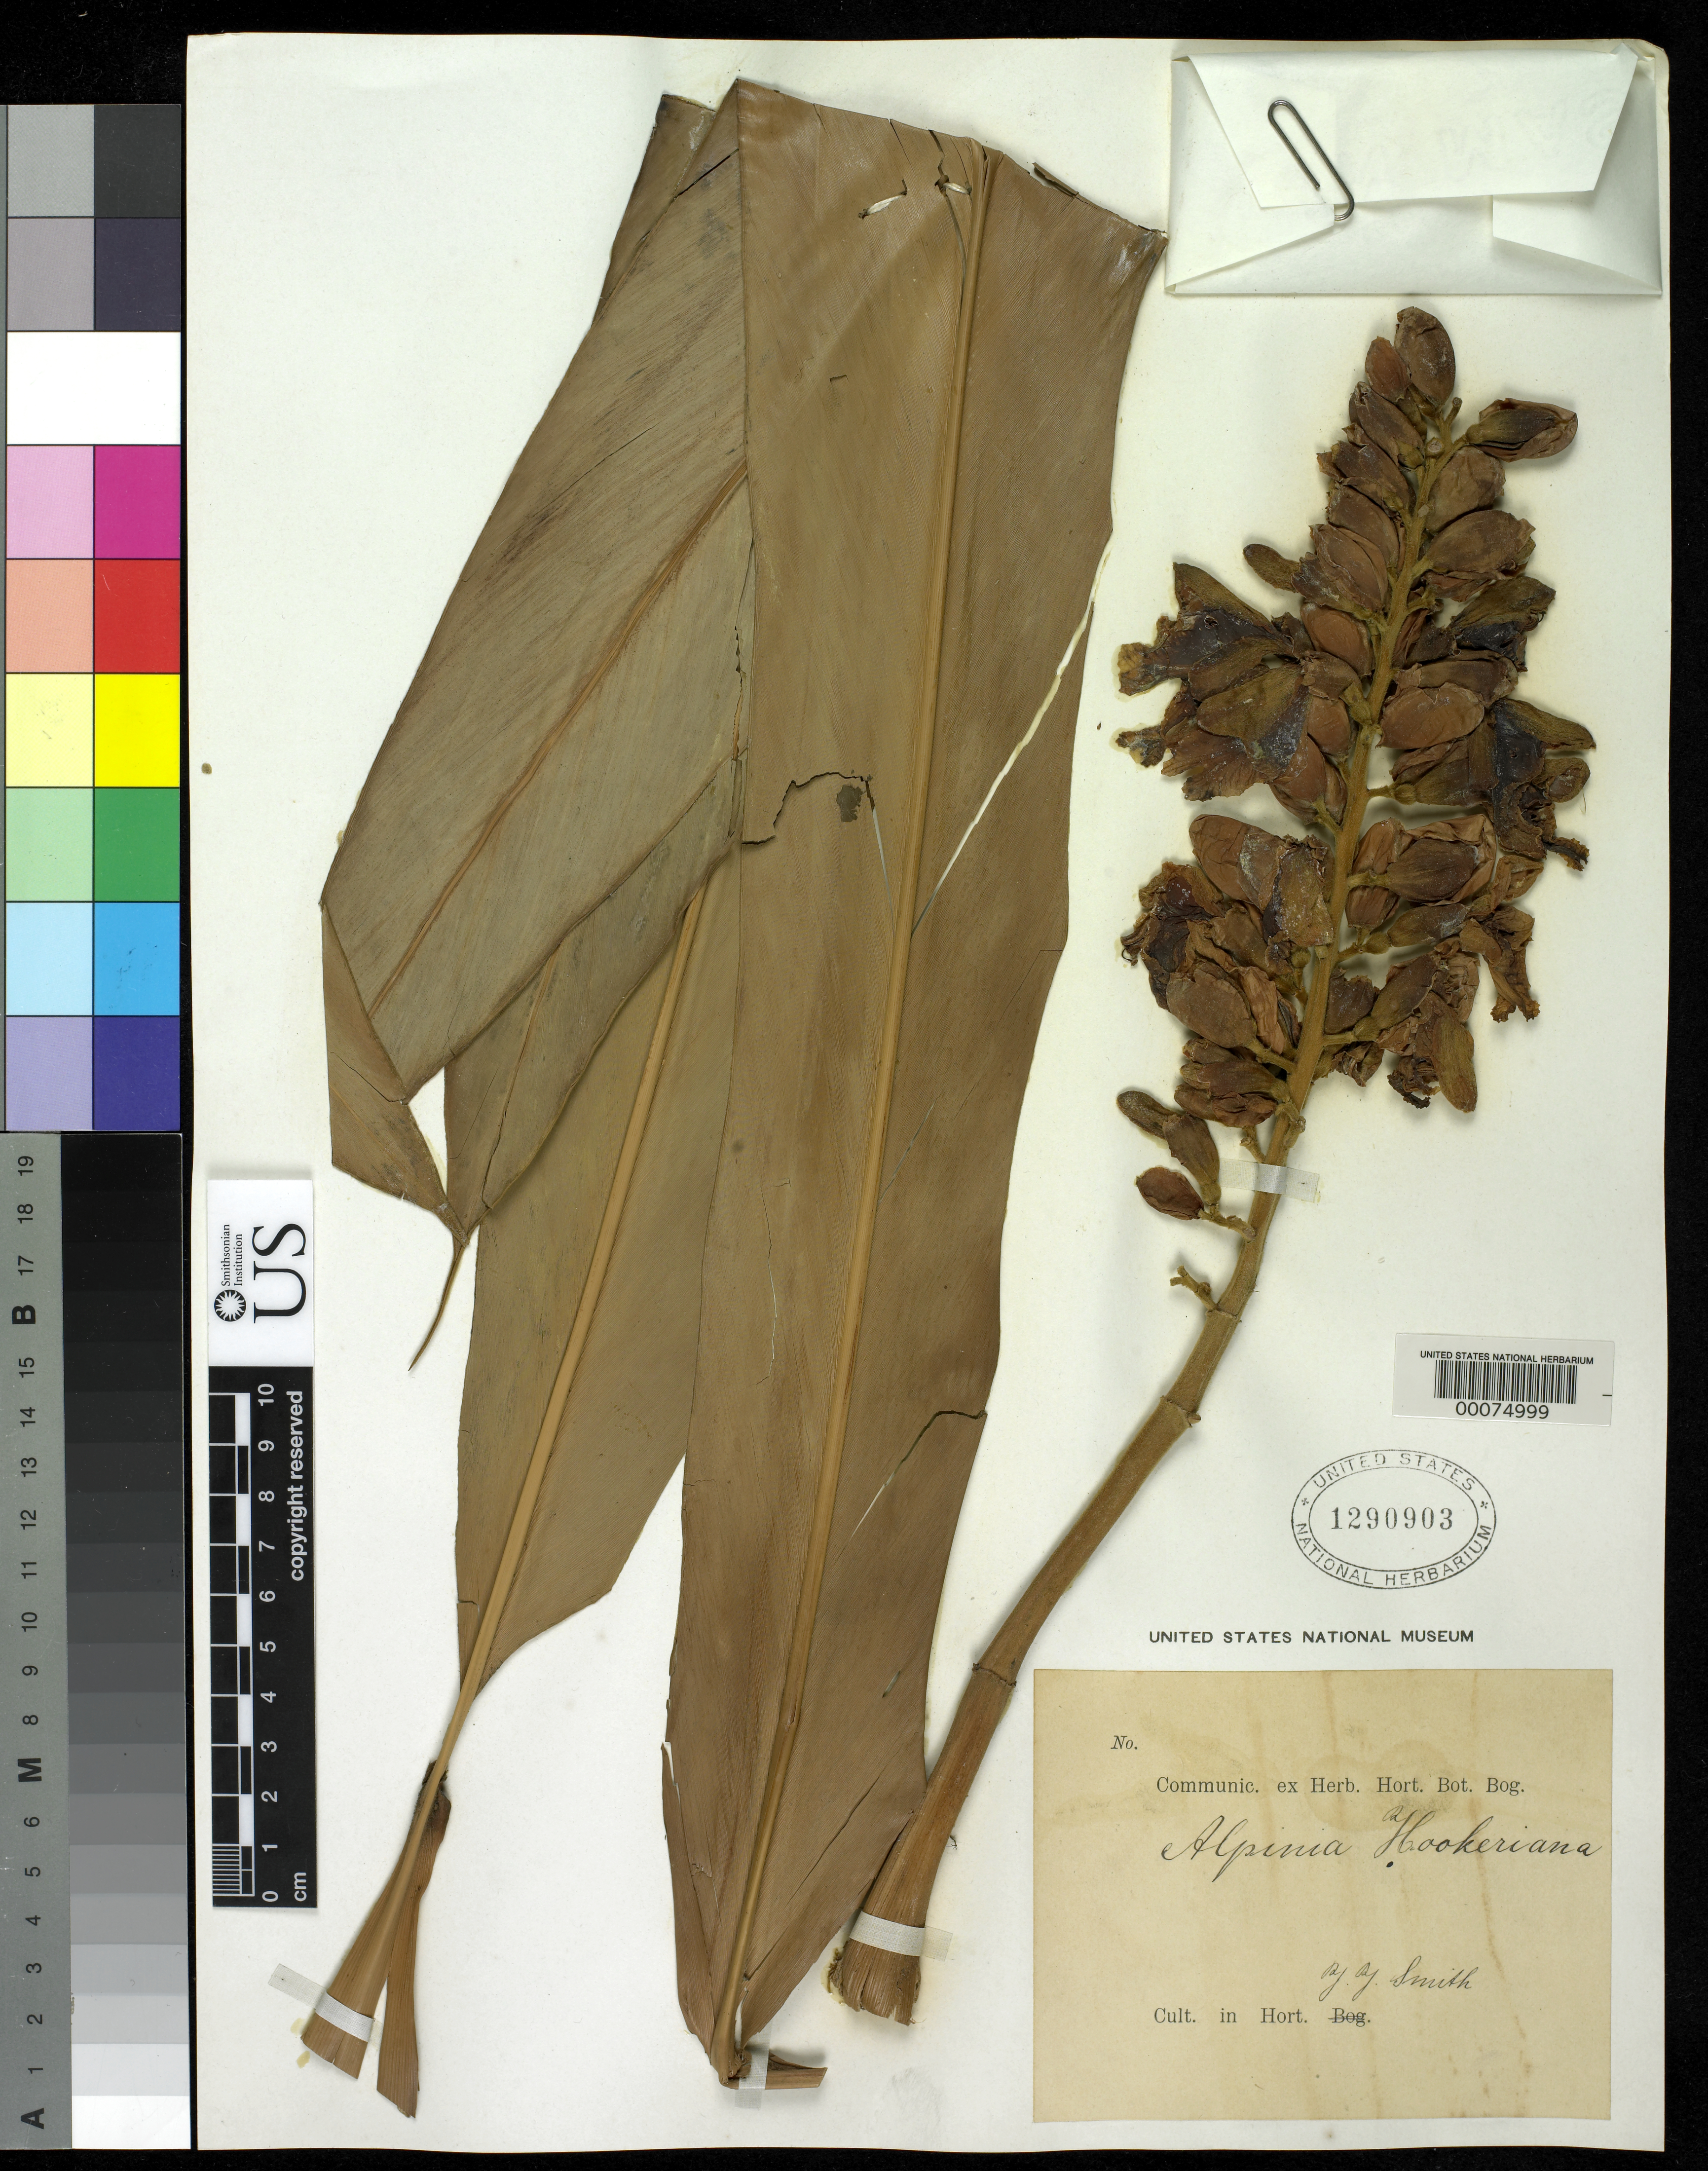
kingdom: Plantae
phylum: Tracheophyta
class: Liliopsida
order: Zingiberales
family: Zingiberaceae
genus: Alpinia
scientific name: Alpinia hookeriana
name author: Valeton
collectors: F. R. Fosberg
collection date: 1946-08-19/1946-08-21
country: Micronesia, Federated States of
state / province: Kosrae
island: Lelu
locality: Lela (Lele) Harbor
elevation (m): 1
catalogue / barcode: US 1290903